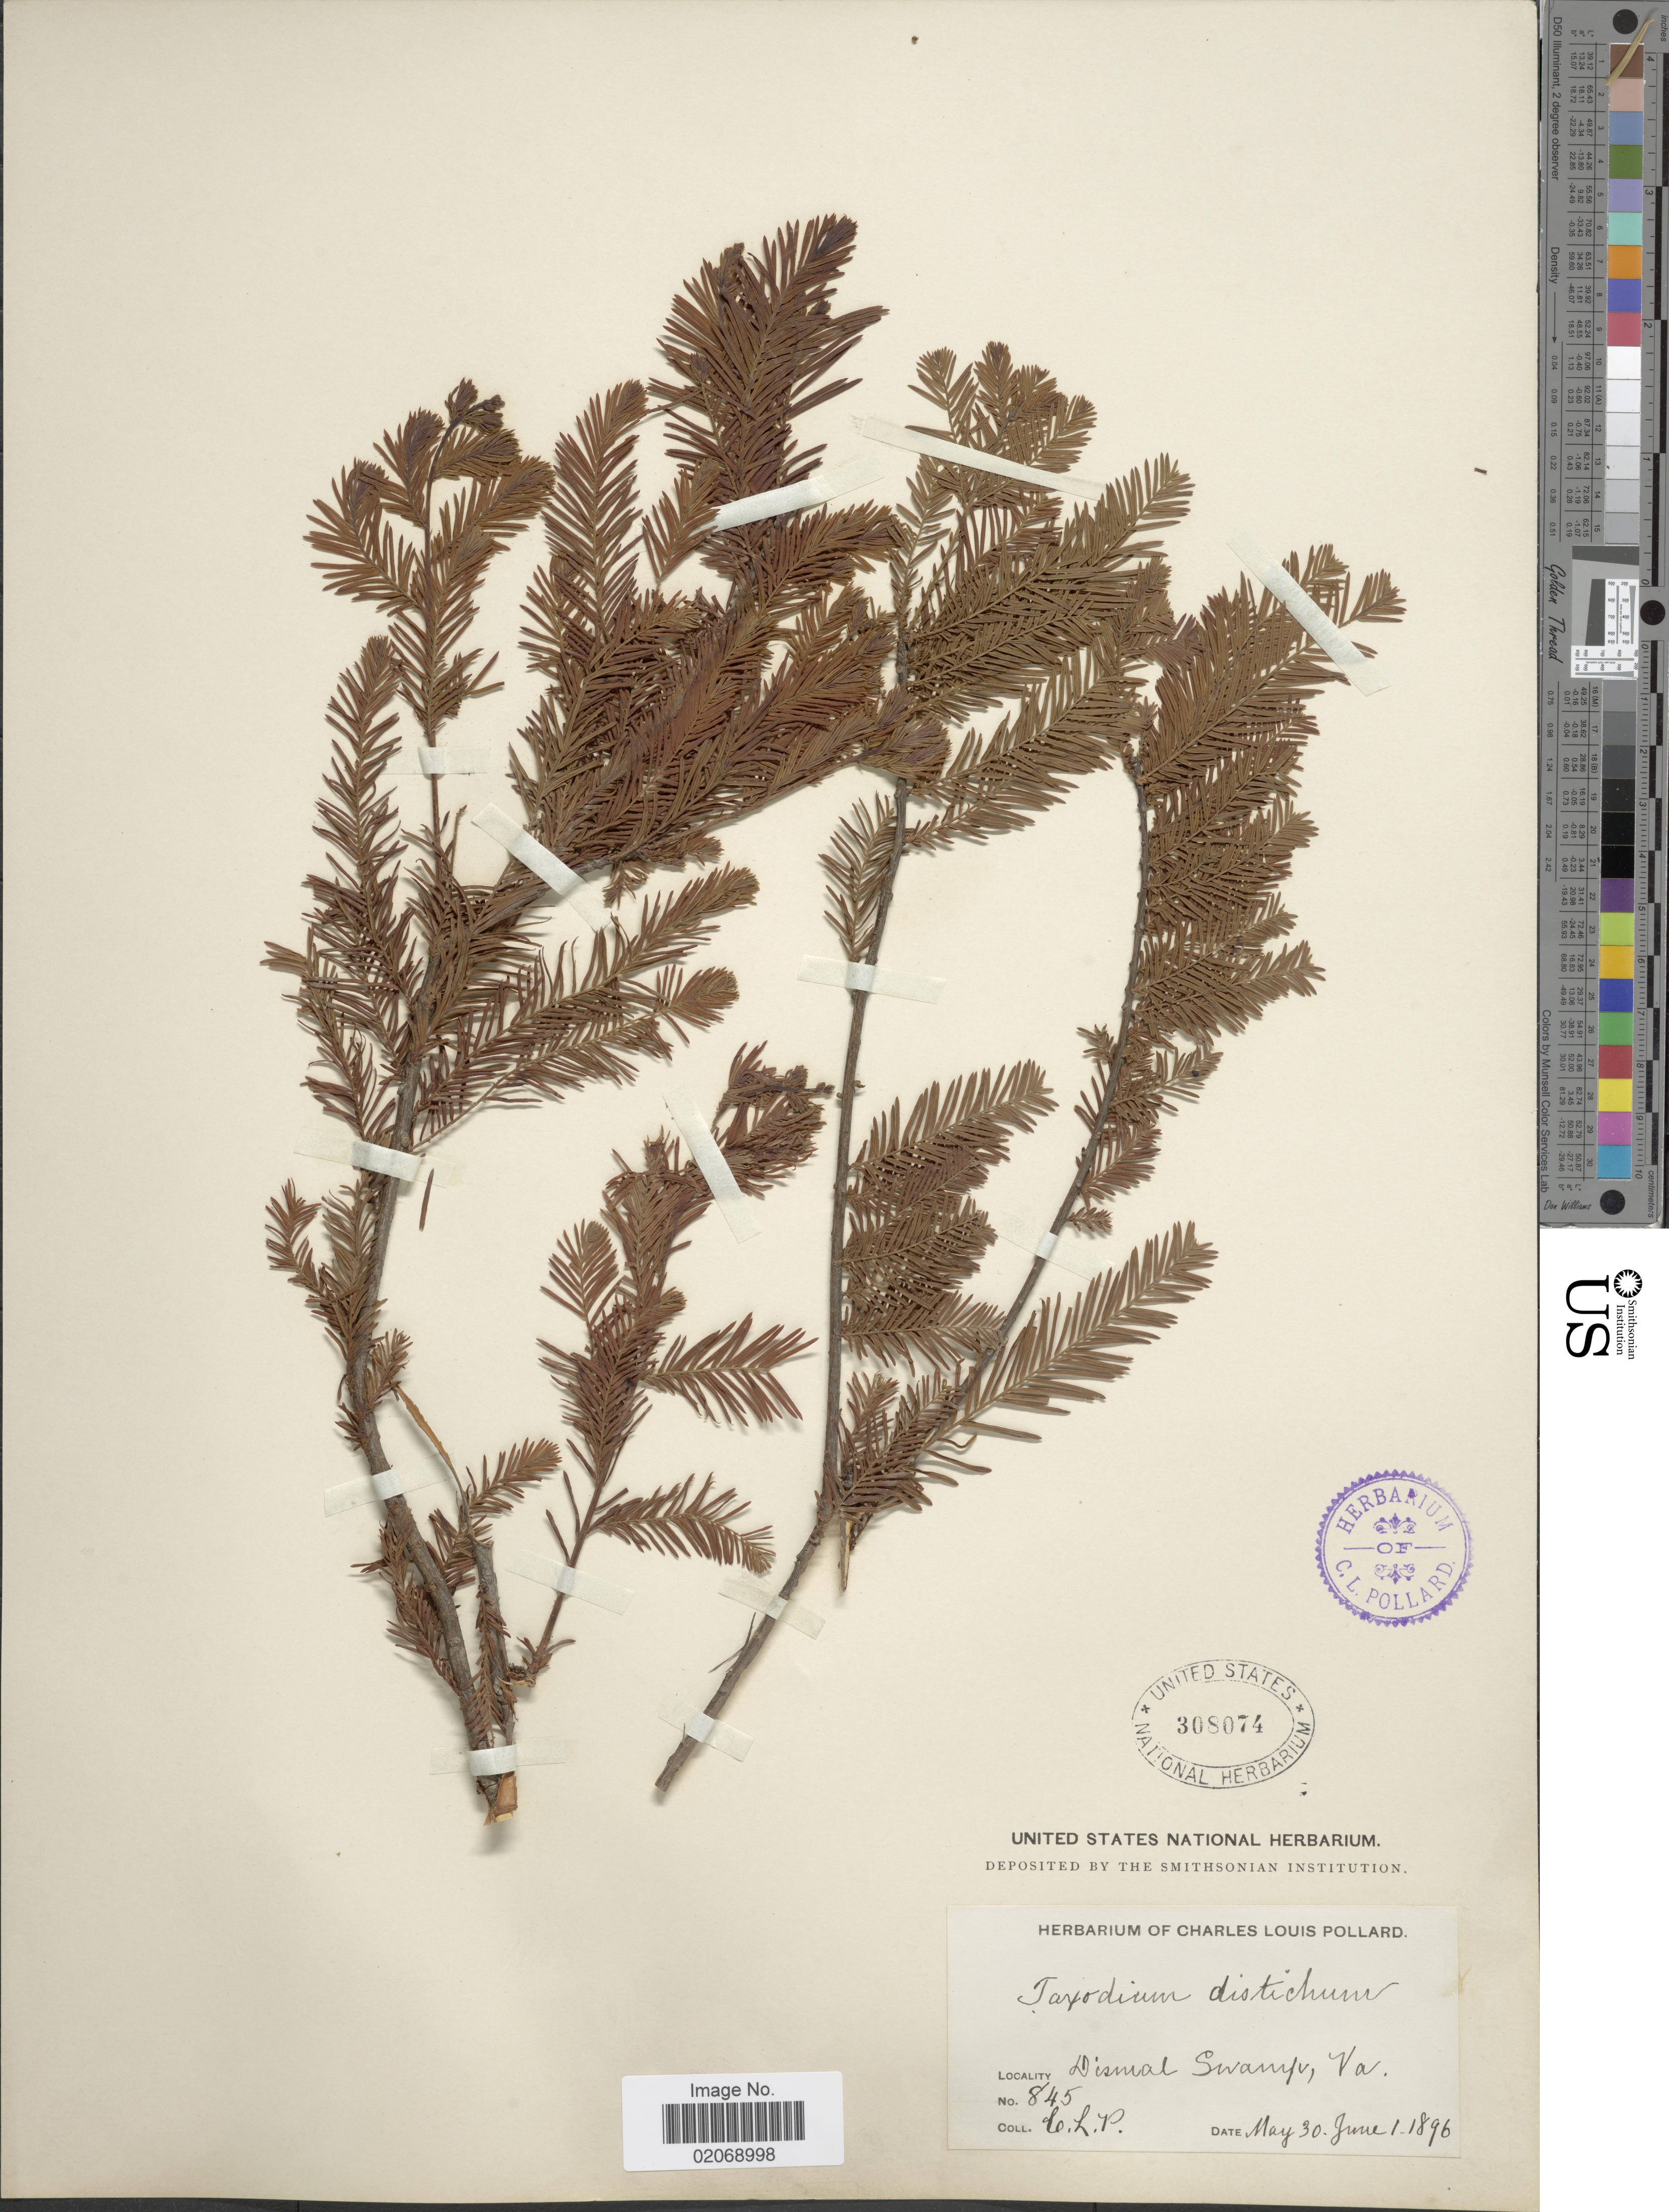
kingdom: Plantae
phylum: Tracheophyta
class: Pinopsida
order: Pinales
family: Cupressaceae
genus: Taxodium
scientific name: Taxodium distichum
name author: (L.) Rich.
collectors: C. L. Pollard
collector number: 845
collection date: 1896-05-30/1896-06-01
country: United States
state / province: Virginia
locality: Dismal Swamp, Va.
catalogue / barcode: US 308074